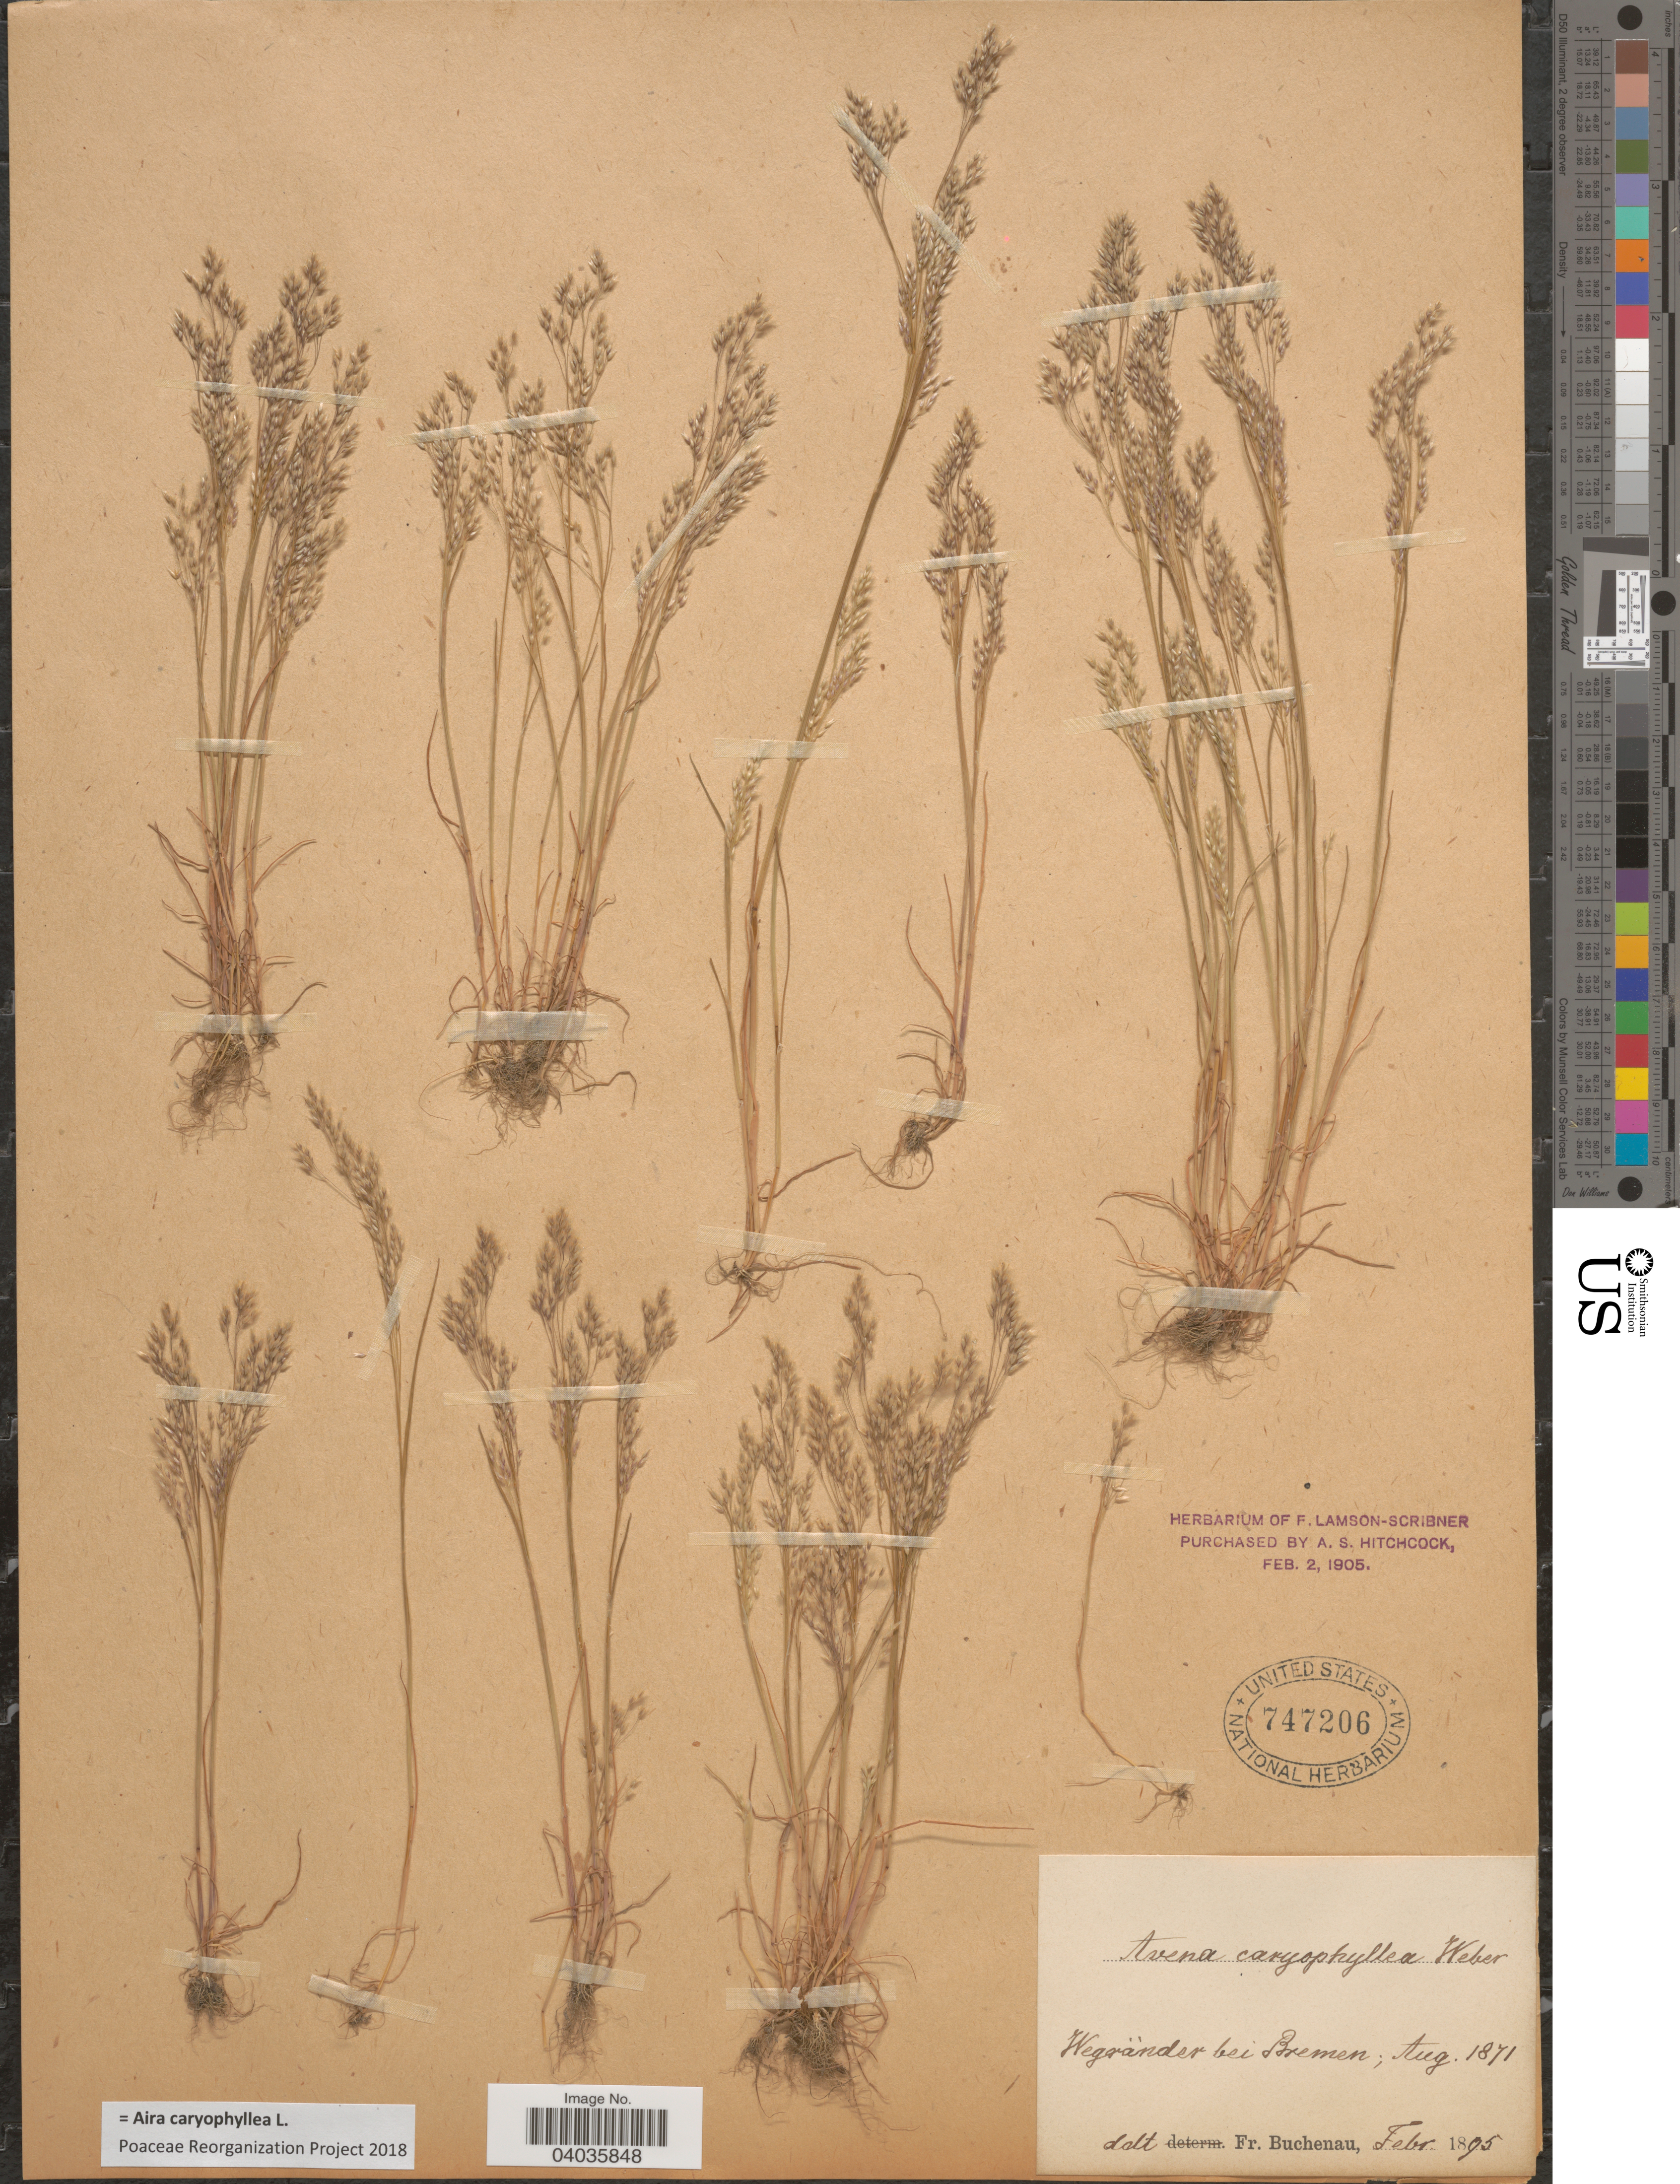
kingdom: Plantae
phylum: Tracheophyta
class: Liliopsida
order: Poales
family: Poaceae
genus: Aira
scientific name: Aira caryophyllea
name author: L.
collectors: F. Buchenau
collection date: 1871-08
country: Germany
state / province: Bremen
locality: Wegränder bei Bremen.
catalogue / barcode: US 747206